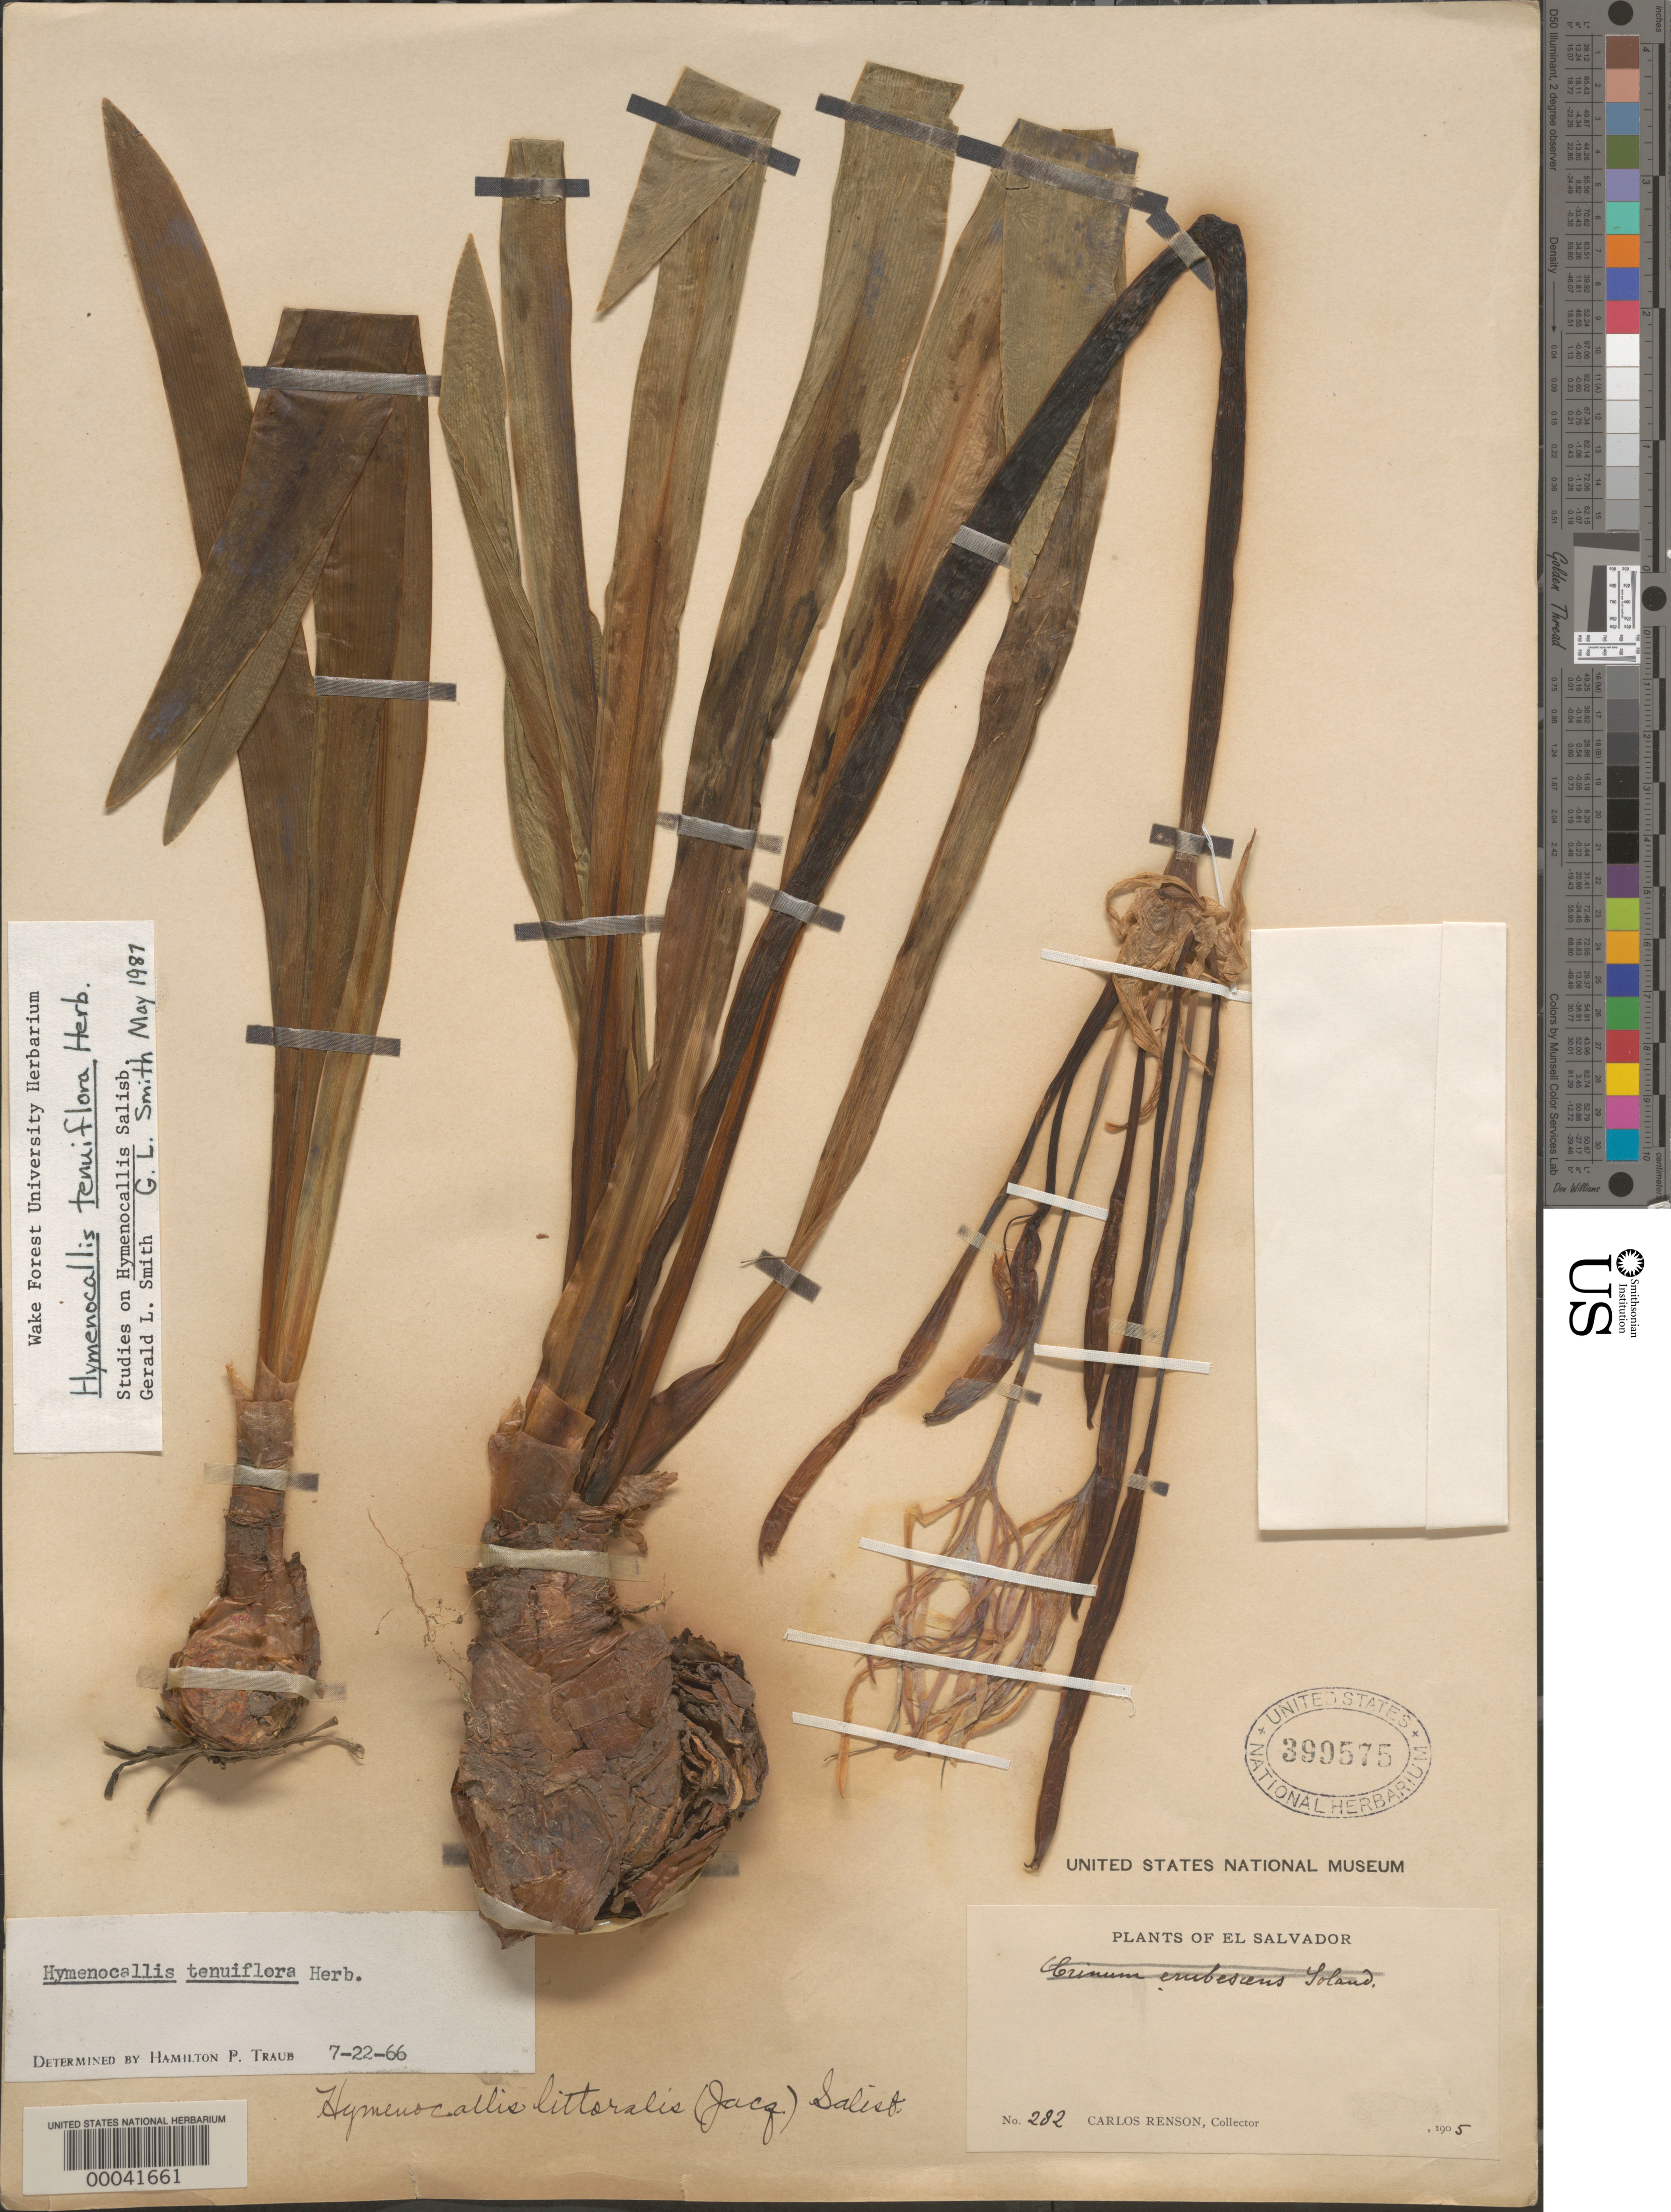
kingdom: Plantae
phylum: Tracheophyta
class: Liliopsida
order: Asparagales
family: Amaryllidaceae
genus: Hymenocallis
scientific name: Hymenocallis tenuiflora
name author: Herb.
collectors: C. Renson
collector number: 282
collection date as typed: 1905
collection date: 1905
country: El Salvador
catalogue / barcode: US 399575